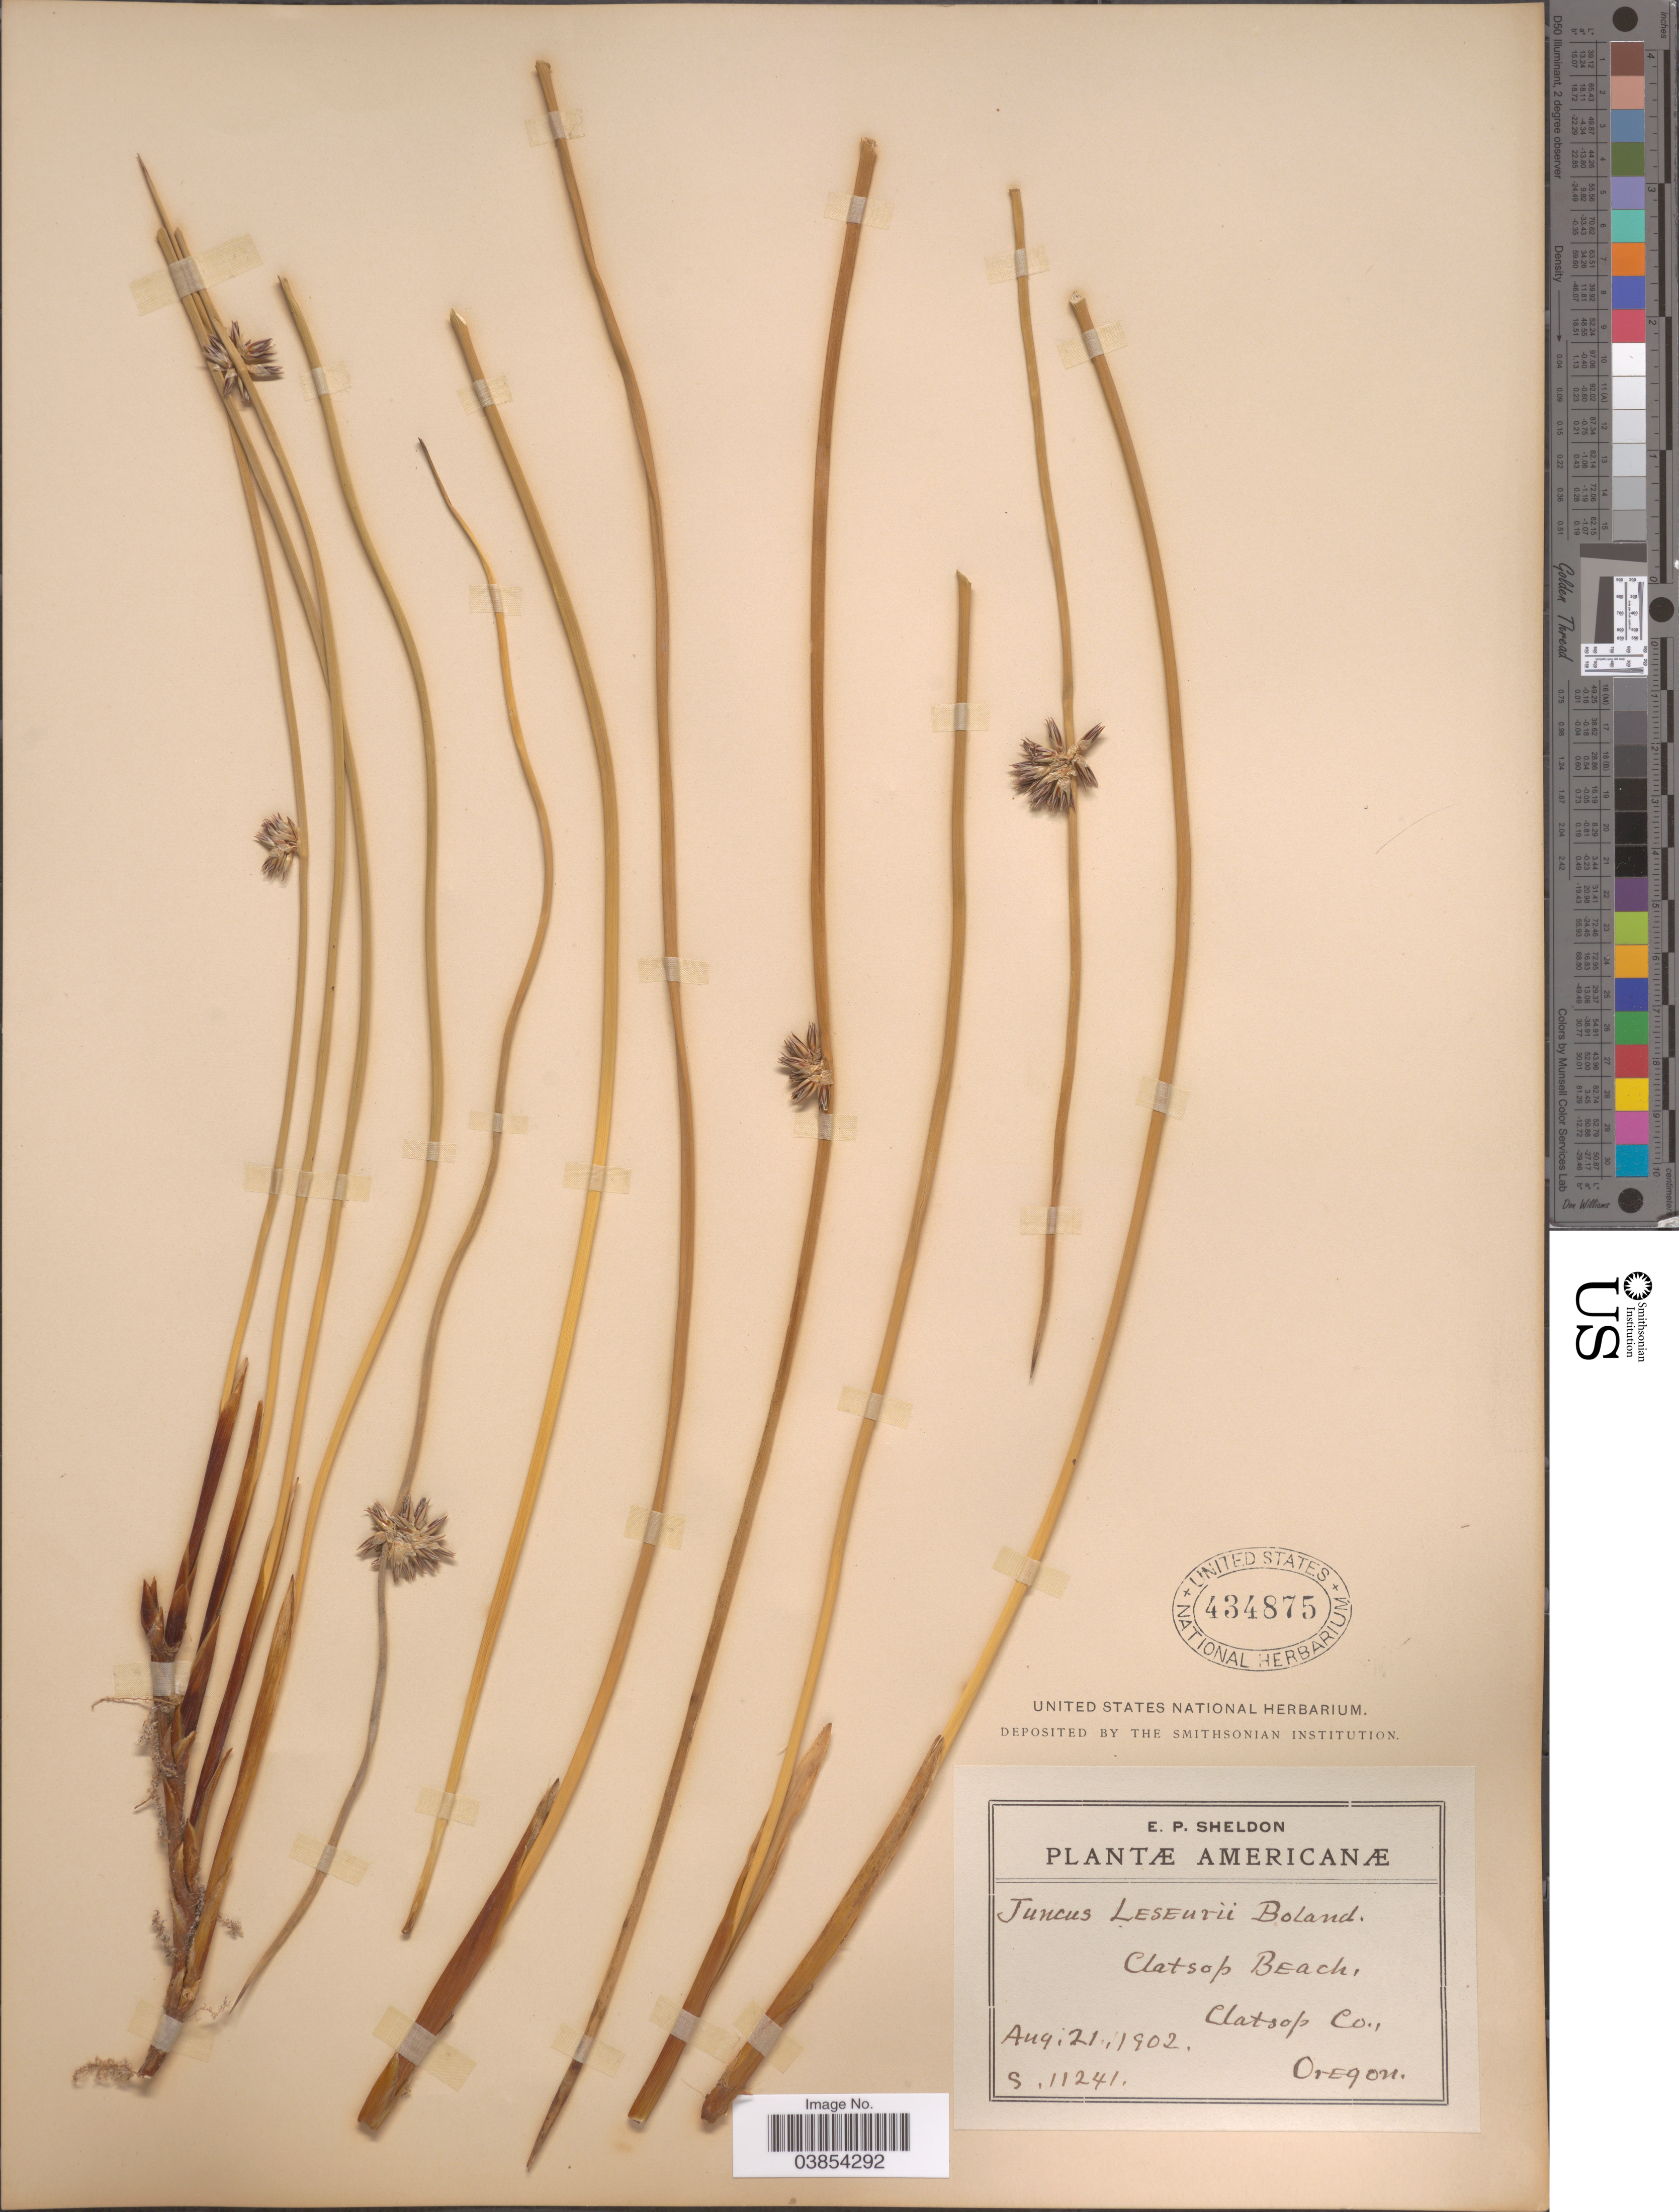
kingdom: Plantae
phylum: Tracheophyta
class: Liliopsida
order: Poales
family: Juncaceae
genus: Juncus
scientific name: Juncus lesueurii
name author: Bol.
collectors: E. P. Sheldon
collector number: S.11241*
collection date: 1902-08-21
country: United States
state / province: Oregon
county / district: Clatsop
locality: Clatsop Beach. Clatsop Co.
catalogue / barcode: US 434875